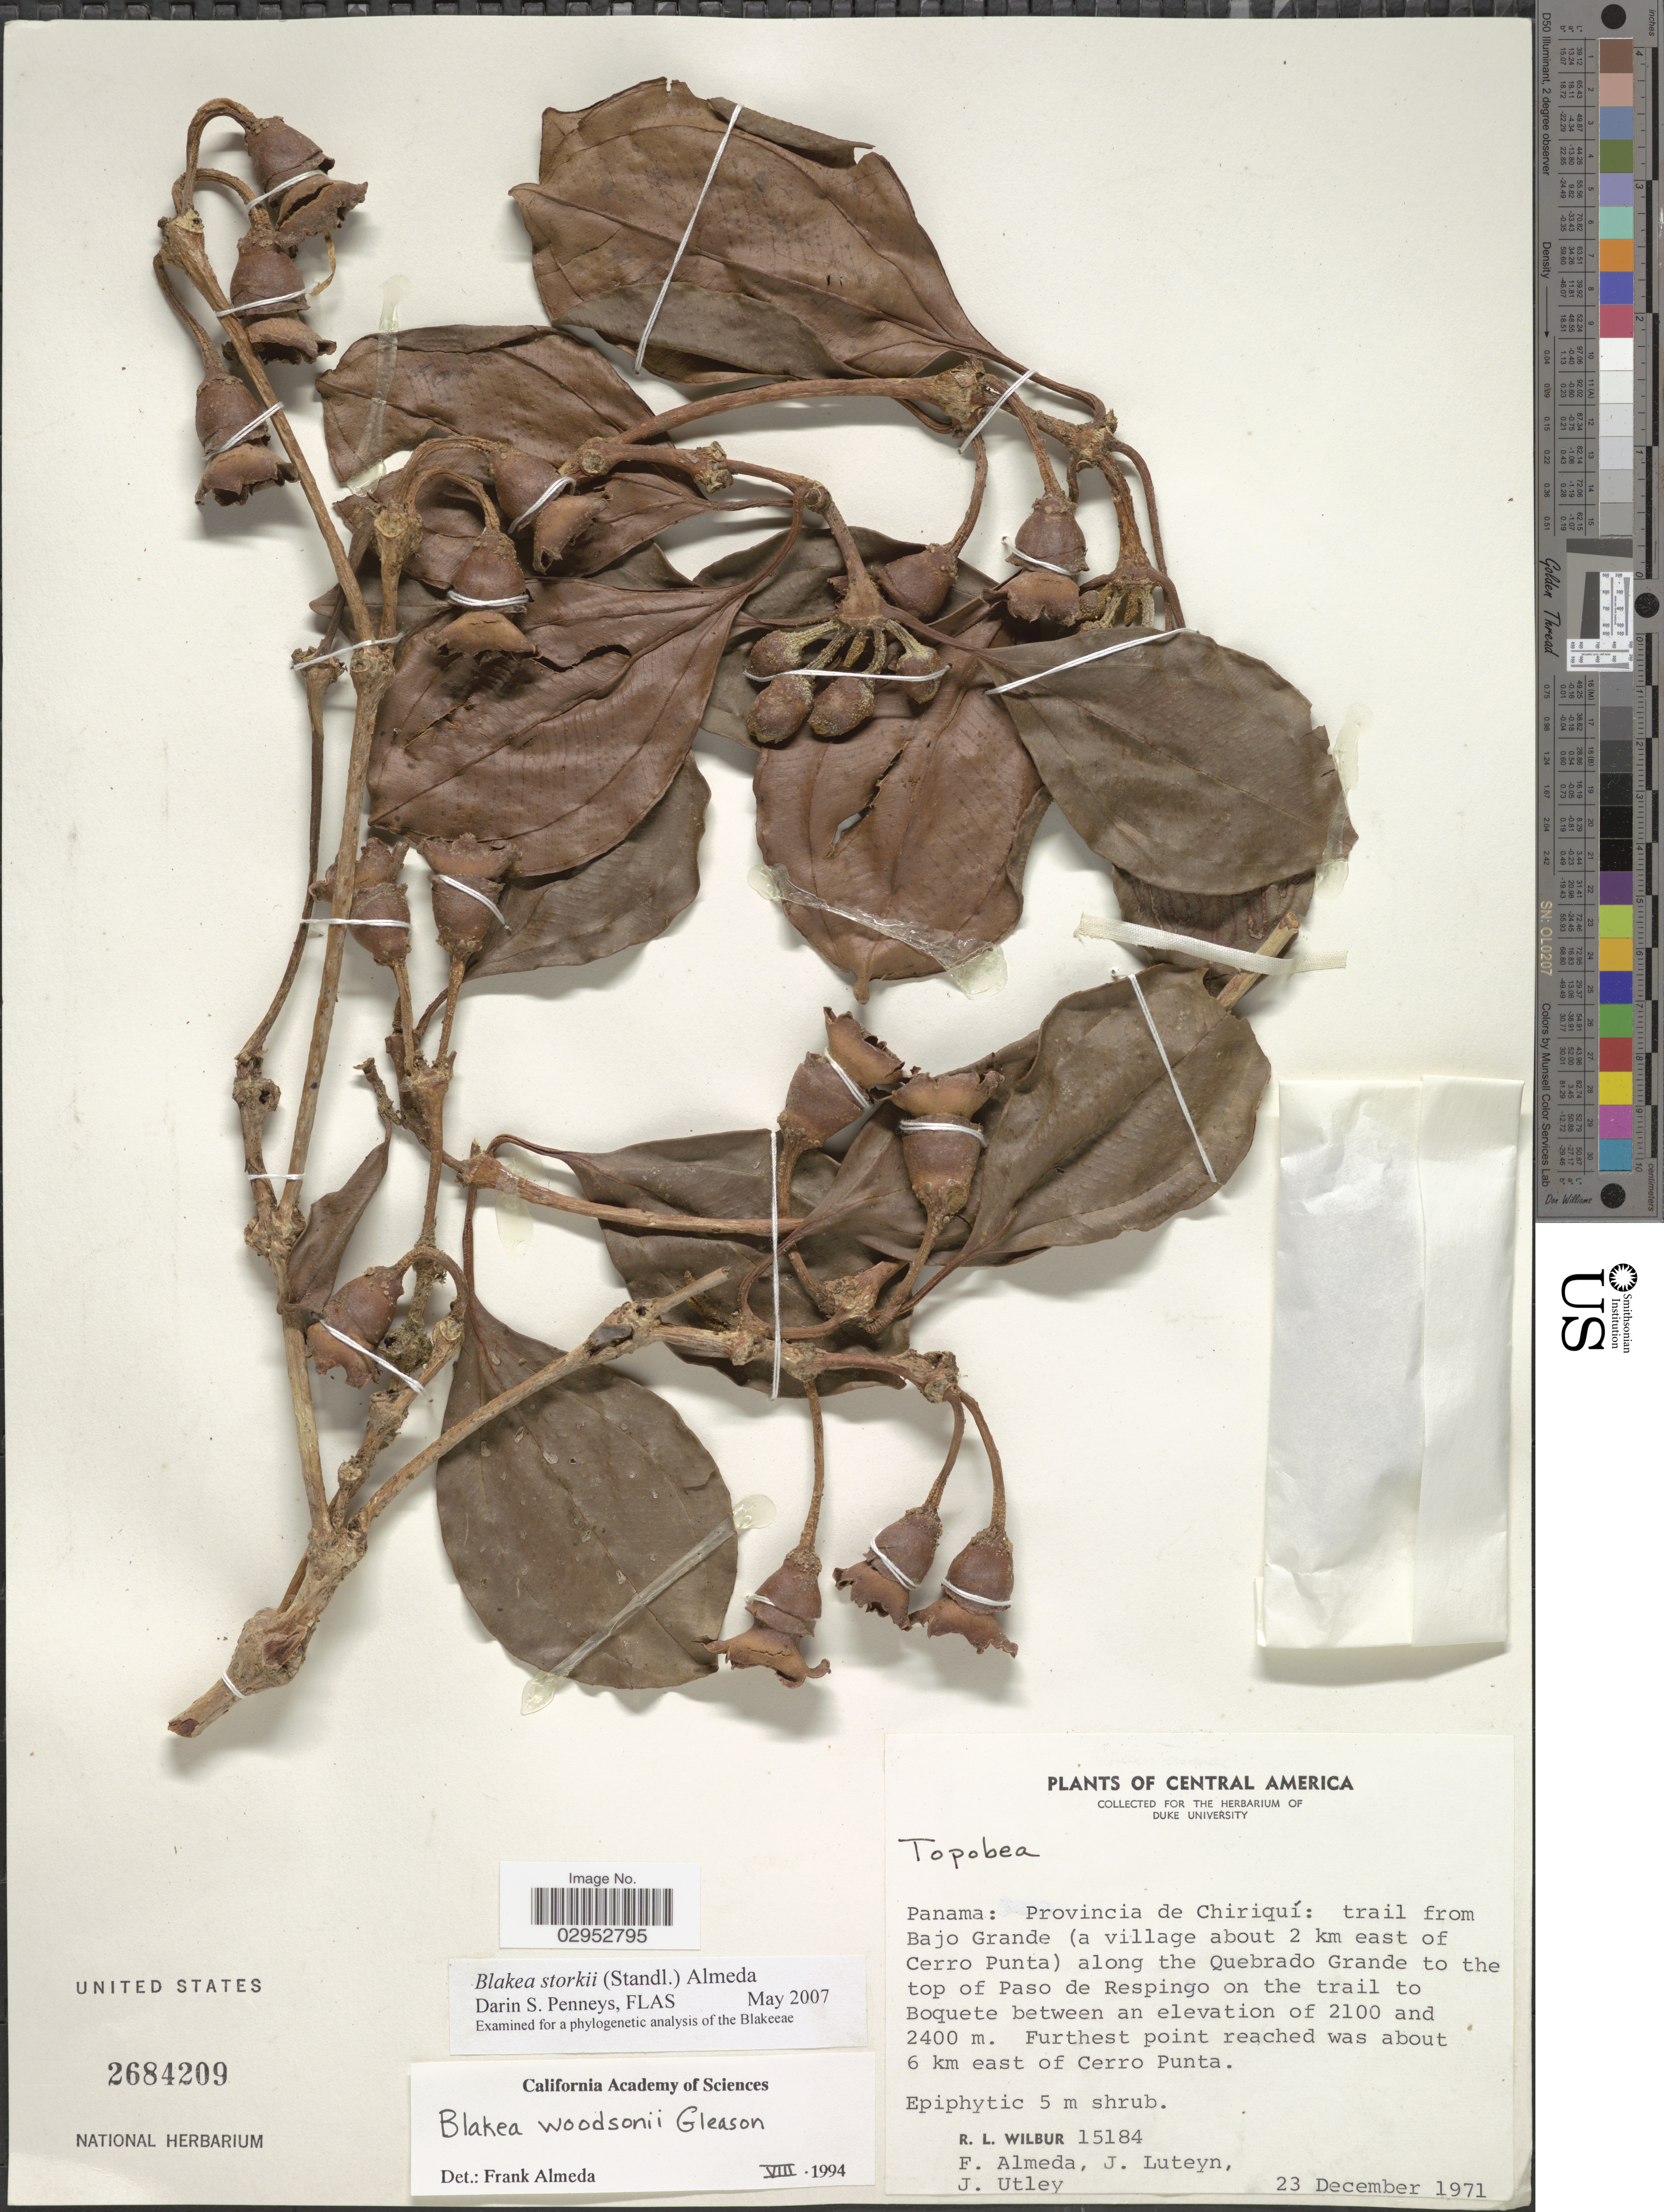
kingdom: Plantae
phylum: Tracheophyta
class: Magnoliopsida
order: Myrtales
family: Melastomataceae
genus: Blakea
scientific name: Blakea storkii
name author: (Standl.) Almeda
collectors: R. L. Wilbur, F. Almeda, J. L. Luteyn & J. Utley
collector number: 15184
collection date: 1971-12-23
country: Panama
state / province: Chiriqui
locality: Provincia de Chiriquí: trail from Bajo Grande (a village about 2 km east of Cerro Punta) along the Quebrado Grande to the top of Paso de Respingo on the trail to Boquete. Furthest point reached was about 6 km east of Cerro Punta.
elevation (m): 2100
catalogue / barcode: US 2684209